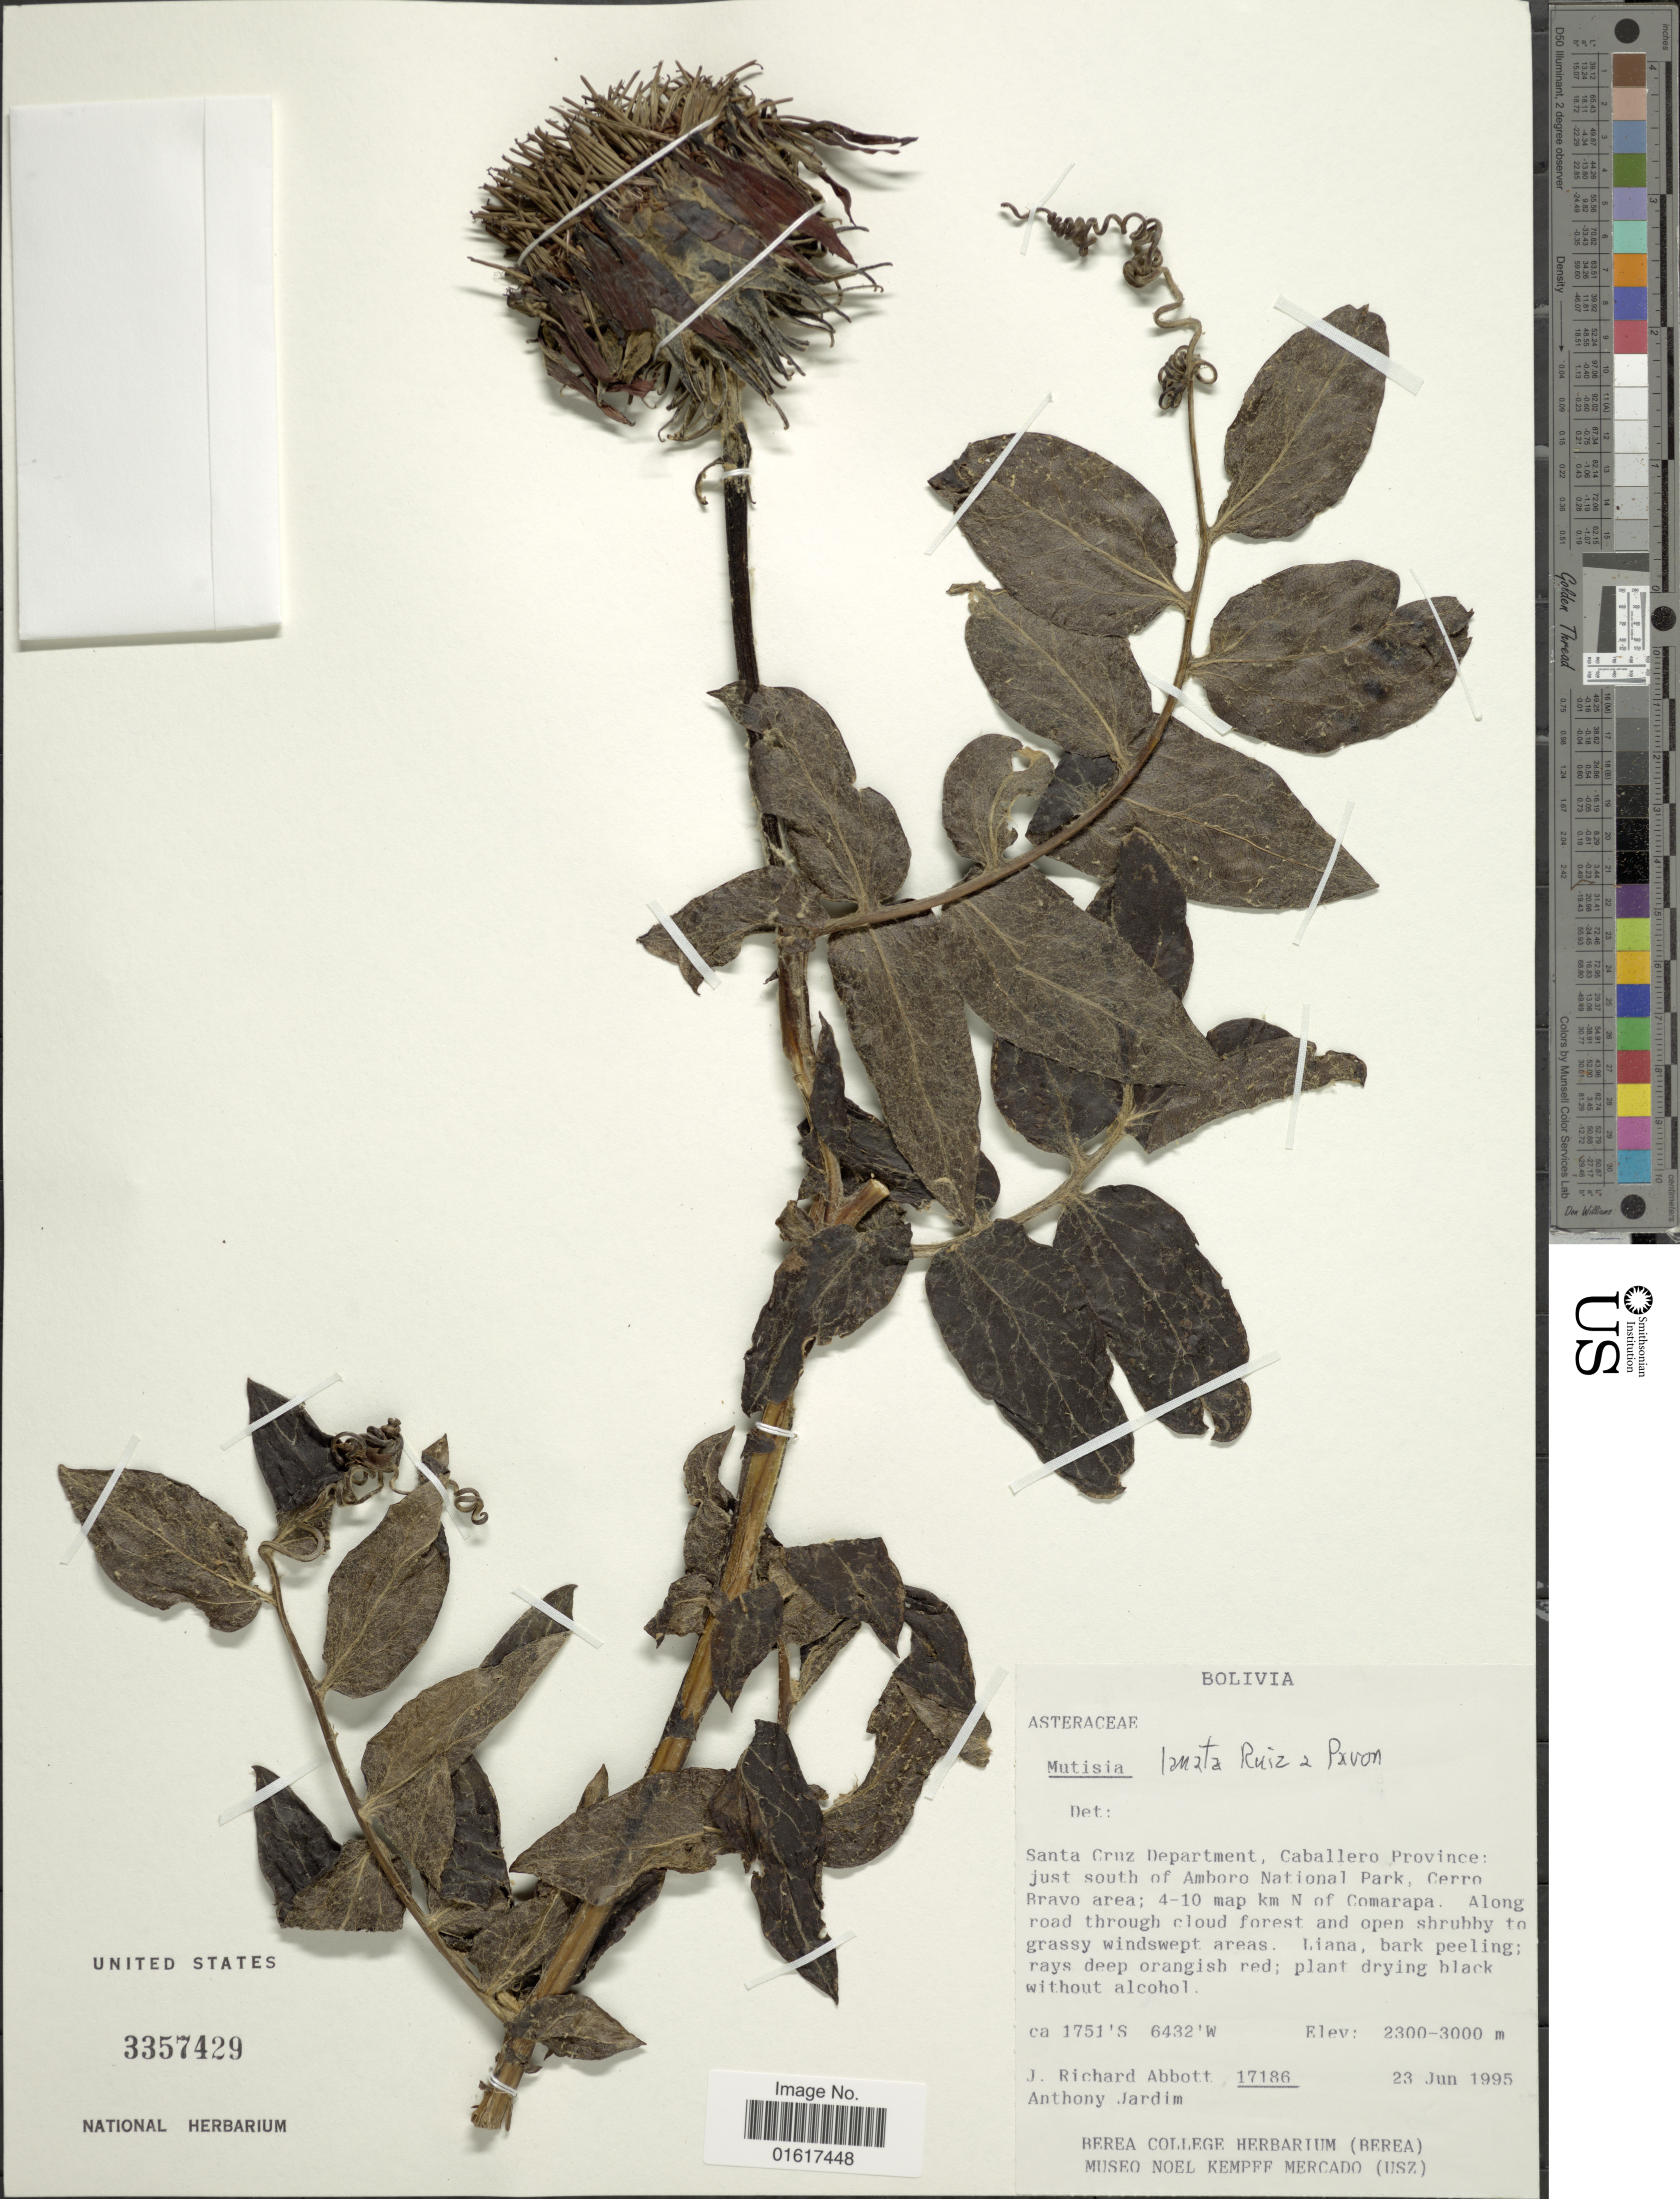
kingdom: Plantae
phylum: Tracheophyta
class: Magnoliopsida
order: Asterales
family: Asteraceae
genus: Mutisia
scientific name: Mutisia lanata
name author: Ruiz & Pav.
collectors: J. R. Abbott & A. Jardim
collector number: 17186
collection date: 1995-06-23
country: Bolivia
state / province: Santa Cruz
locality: Caballero Province: just south of Amboro National Park, Cerro Bravo area; 4-10 map km N of Comarapa. Along road through cloud forest and open shrubby to grassy windswept areas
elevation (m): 2300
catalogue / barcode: US 3357429